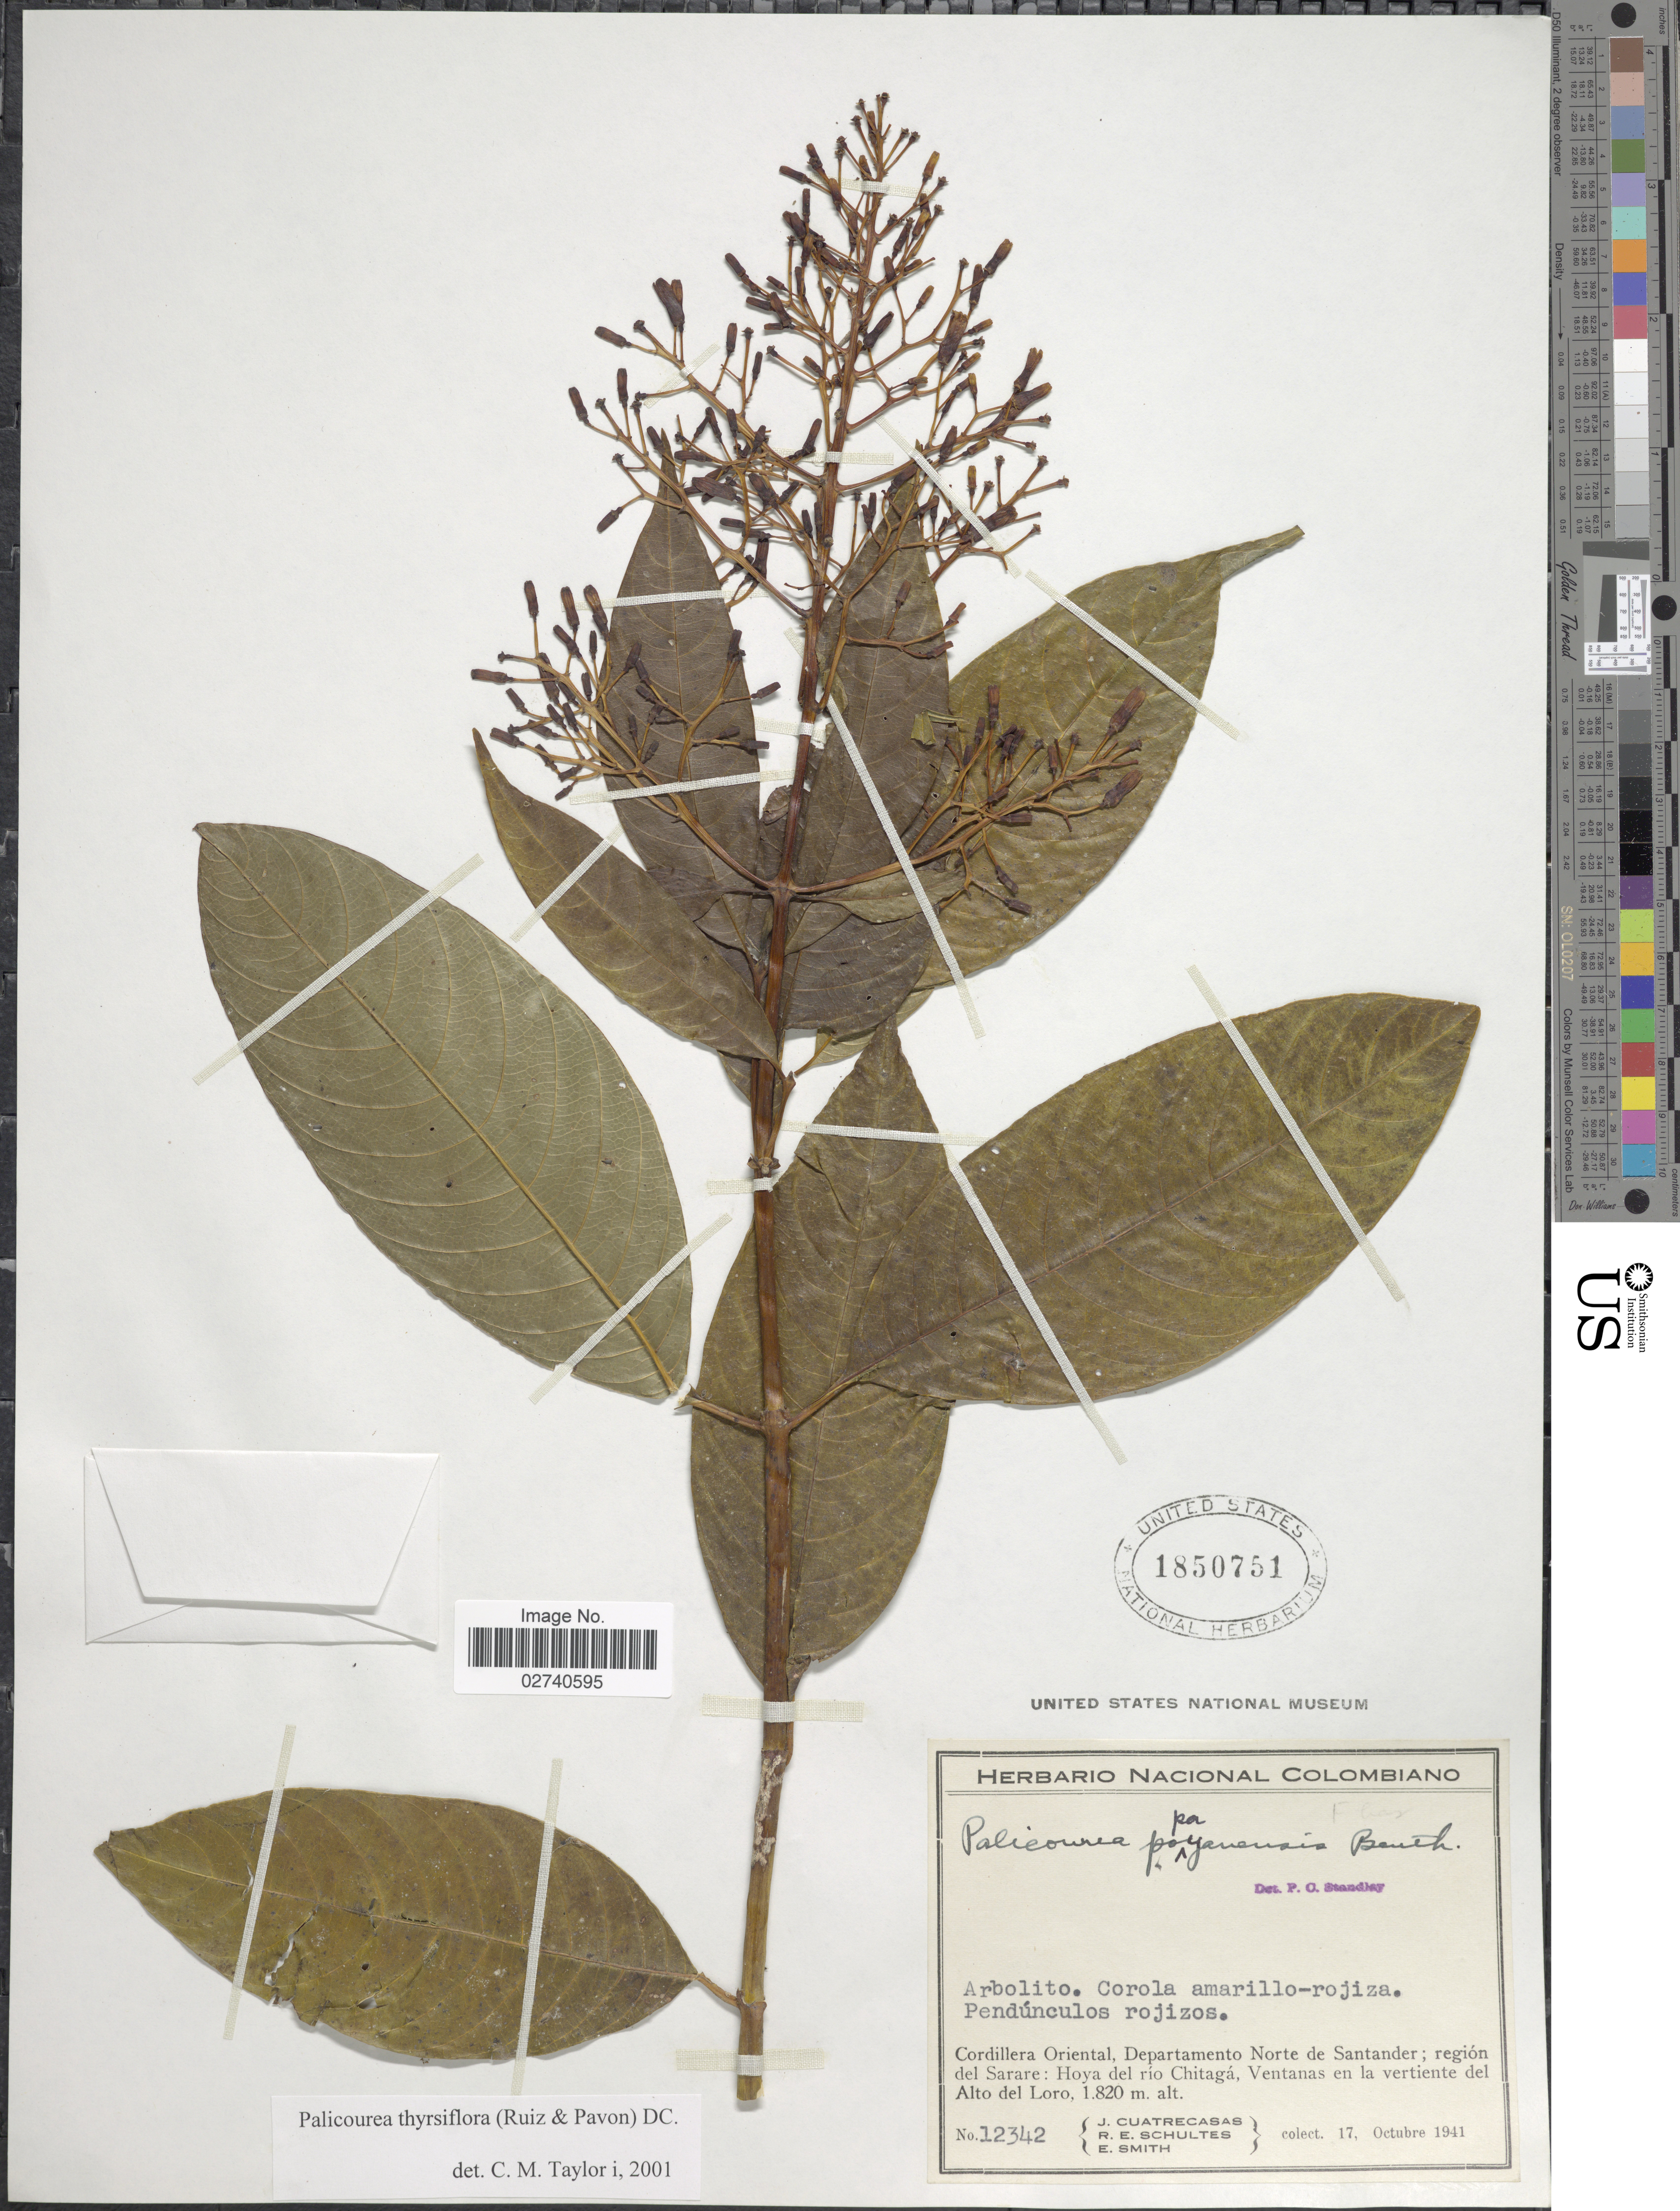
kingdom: Plantae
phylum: Tracheophyta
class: Magnoliopsida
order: Gentianales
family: Rubiaceae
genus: Palicourea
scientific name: Palicourea thyrsiflora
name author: (Ruiz & Pav.) DC.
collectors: J. Cuatrecasas, R. E. Schultes & E. Smith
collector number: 12342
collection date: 1941-10-17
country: Colombia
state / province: Norte de Santander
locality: Cordillera Oriental; region del Sarare: Hoya del rio Chitaga, Ventanas en la vertiente del Alto del Loro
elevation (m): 1820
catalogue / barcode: US 1850751